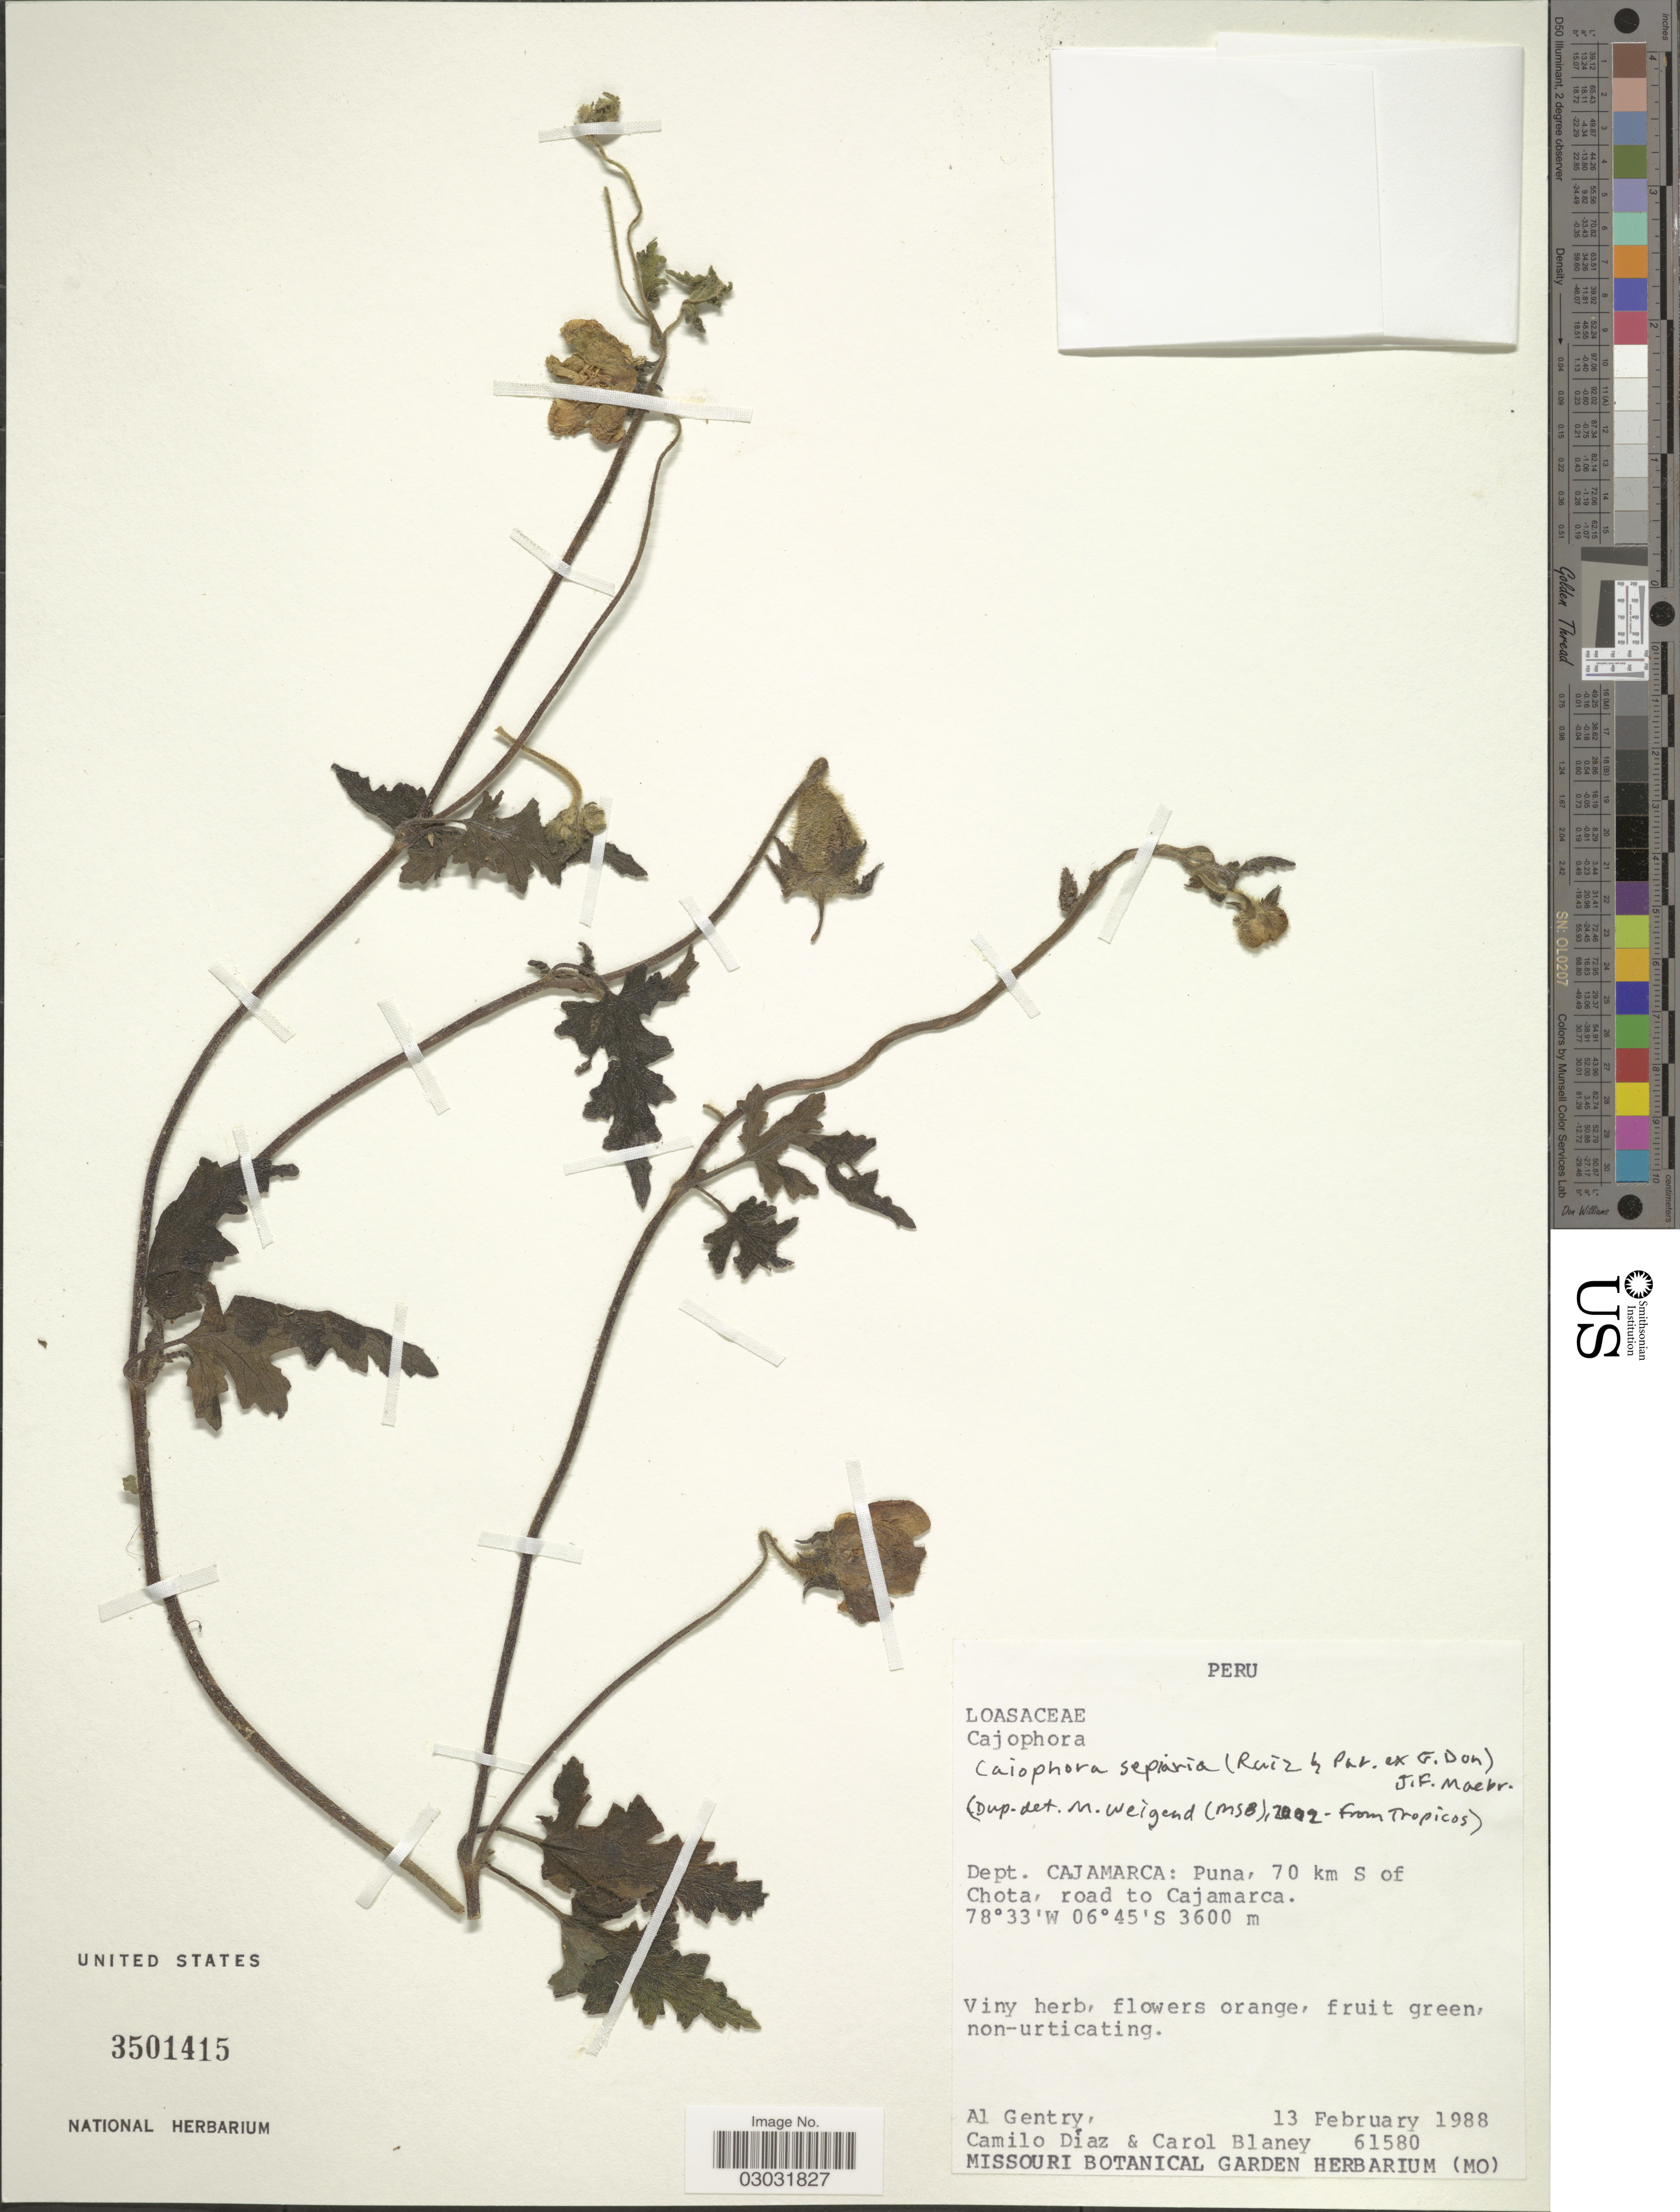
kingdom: Plantae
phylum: Tracheophyta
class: Magnoliopsida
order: Cornales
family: Loasaceae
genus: Caiophora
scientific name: Caiophora sepiaria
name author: (Ruiz & Pav. ex G. Don) J.F. Macbr.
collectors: A. H. Gentry, C. Díaz & C. Blaney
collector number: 61580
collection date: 1988-02-13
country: Peru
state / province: Cajamarca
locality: Dept. Cajamarca: Puna, 70 km S of Chota, road to Cajamarca.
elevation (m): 3600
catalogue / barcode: US 3501415